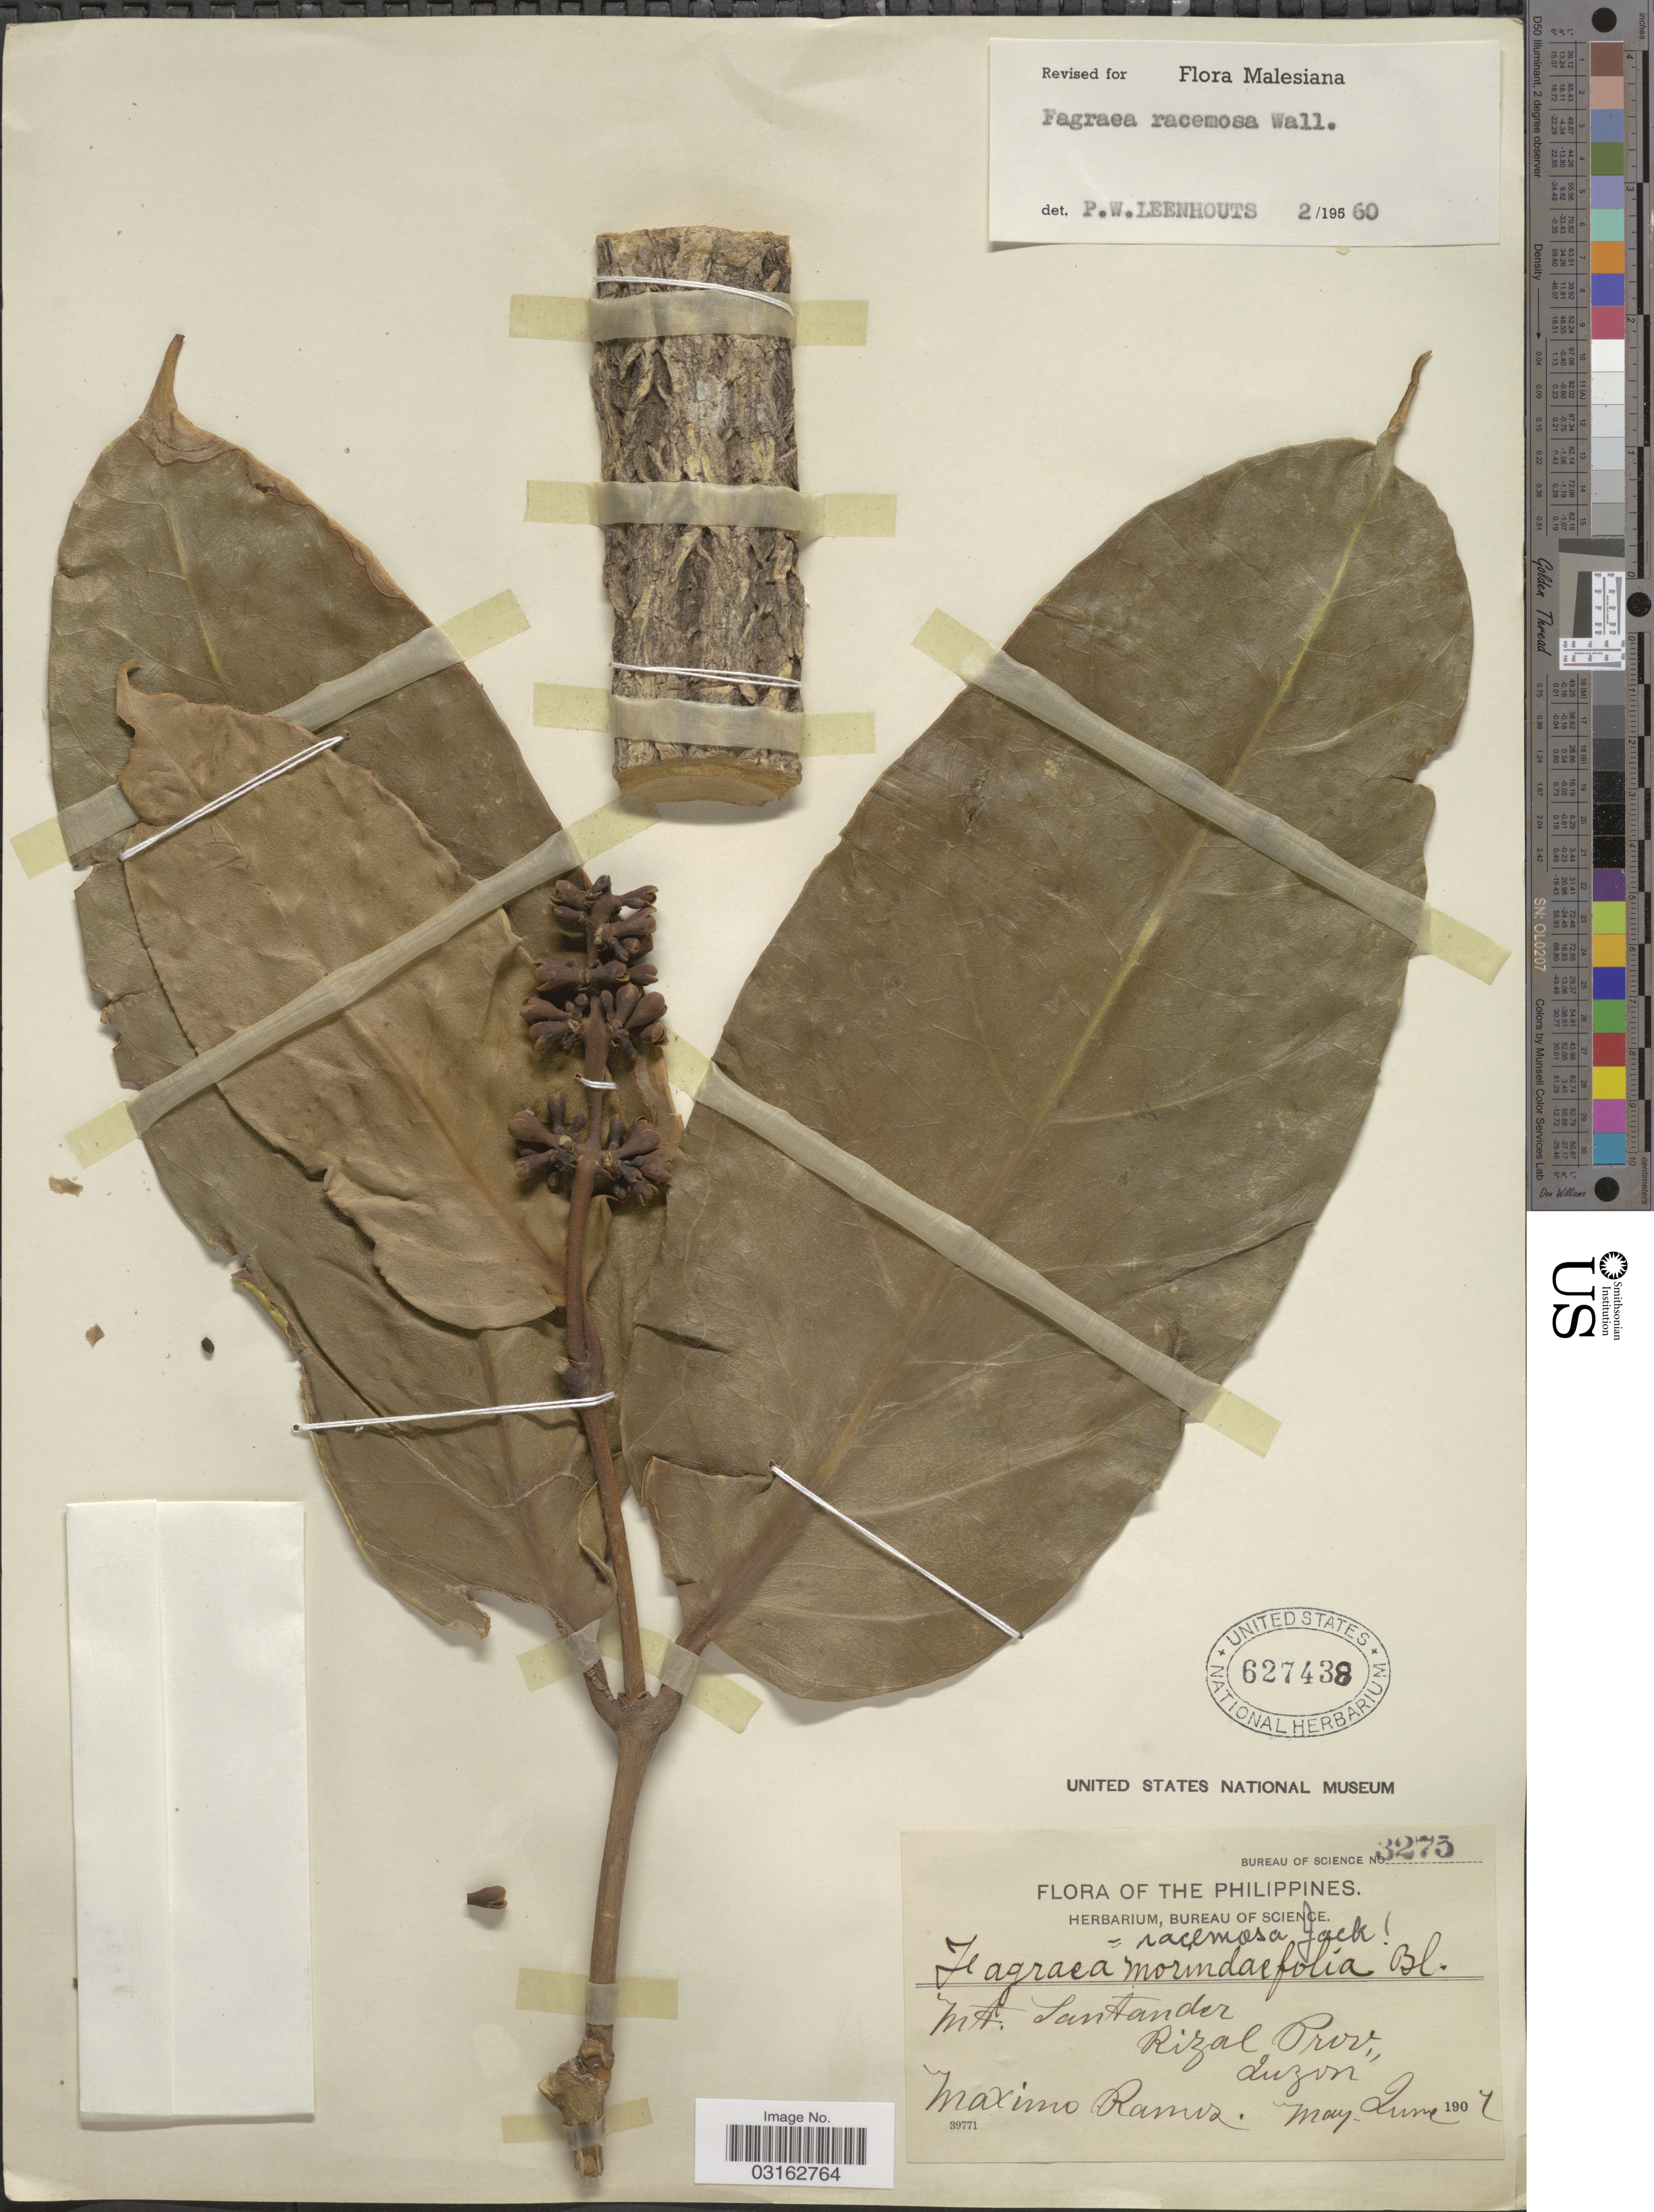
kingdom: Plantae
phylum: Tracheophyta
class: Magnoliopsida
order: Gentianales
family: Gentianaceae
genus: Fagraea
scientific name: Fagraea racemosa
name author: Jack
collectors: M. Ramos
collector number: Bureau of Science 3275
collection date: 1907-05/1907-06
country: Philippines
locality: Mt. Santander, Rizal Prov., Luzon.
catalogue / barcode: US 627438